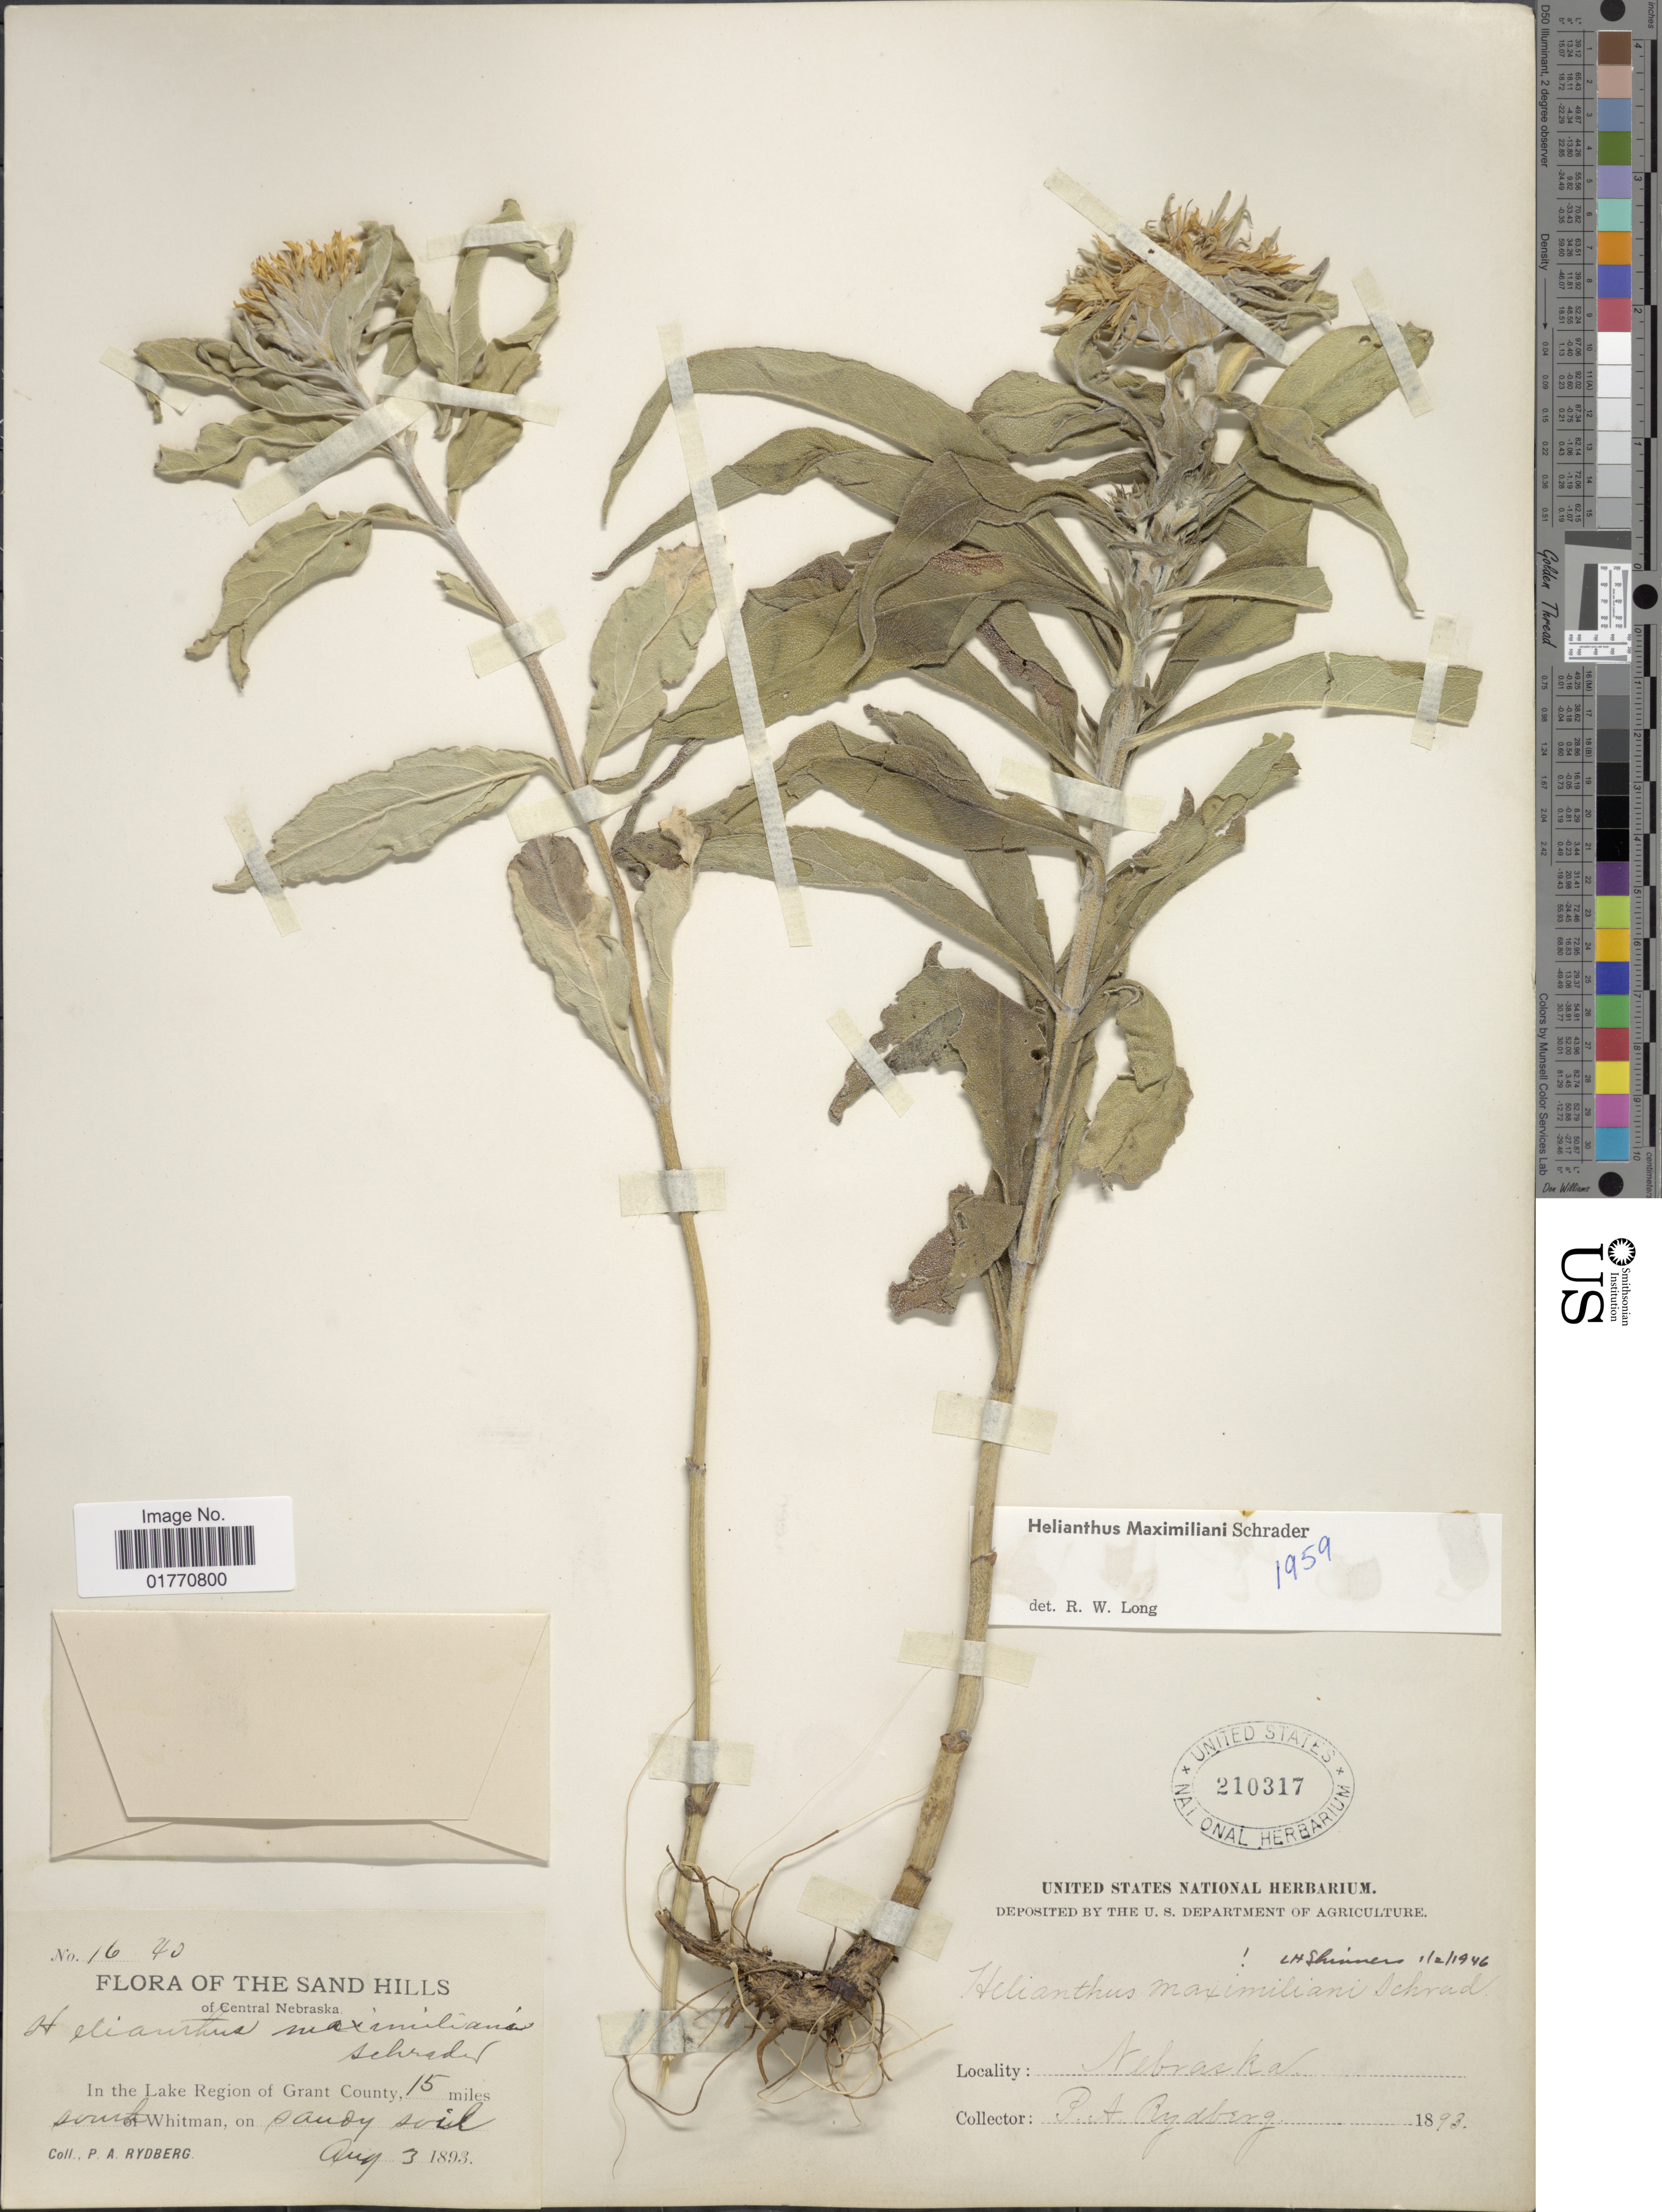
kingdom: Plantae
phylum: Tracheophyta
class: Magnoliopsida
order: Asterales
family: Asteraceae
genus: Helianthus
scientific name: Helianthus maximiliani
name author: Schrad.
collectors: P. A. Rydberg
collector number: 1640*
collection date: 1893-08-03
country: United States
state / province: Nebraska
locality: The Sand Hills of Central Nebraska, in the Lake Region of Grant County, 15 miles south of Withman, on sandy soil.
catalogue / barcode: US 210317